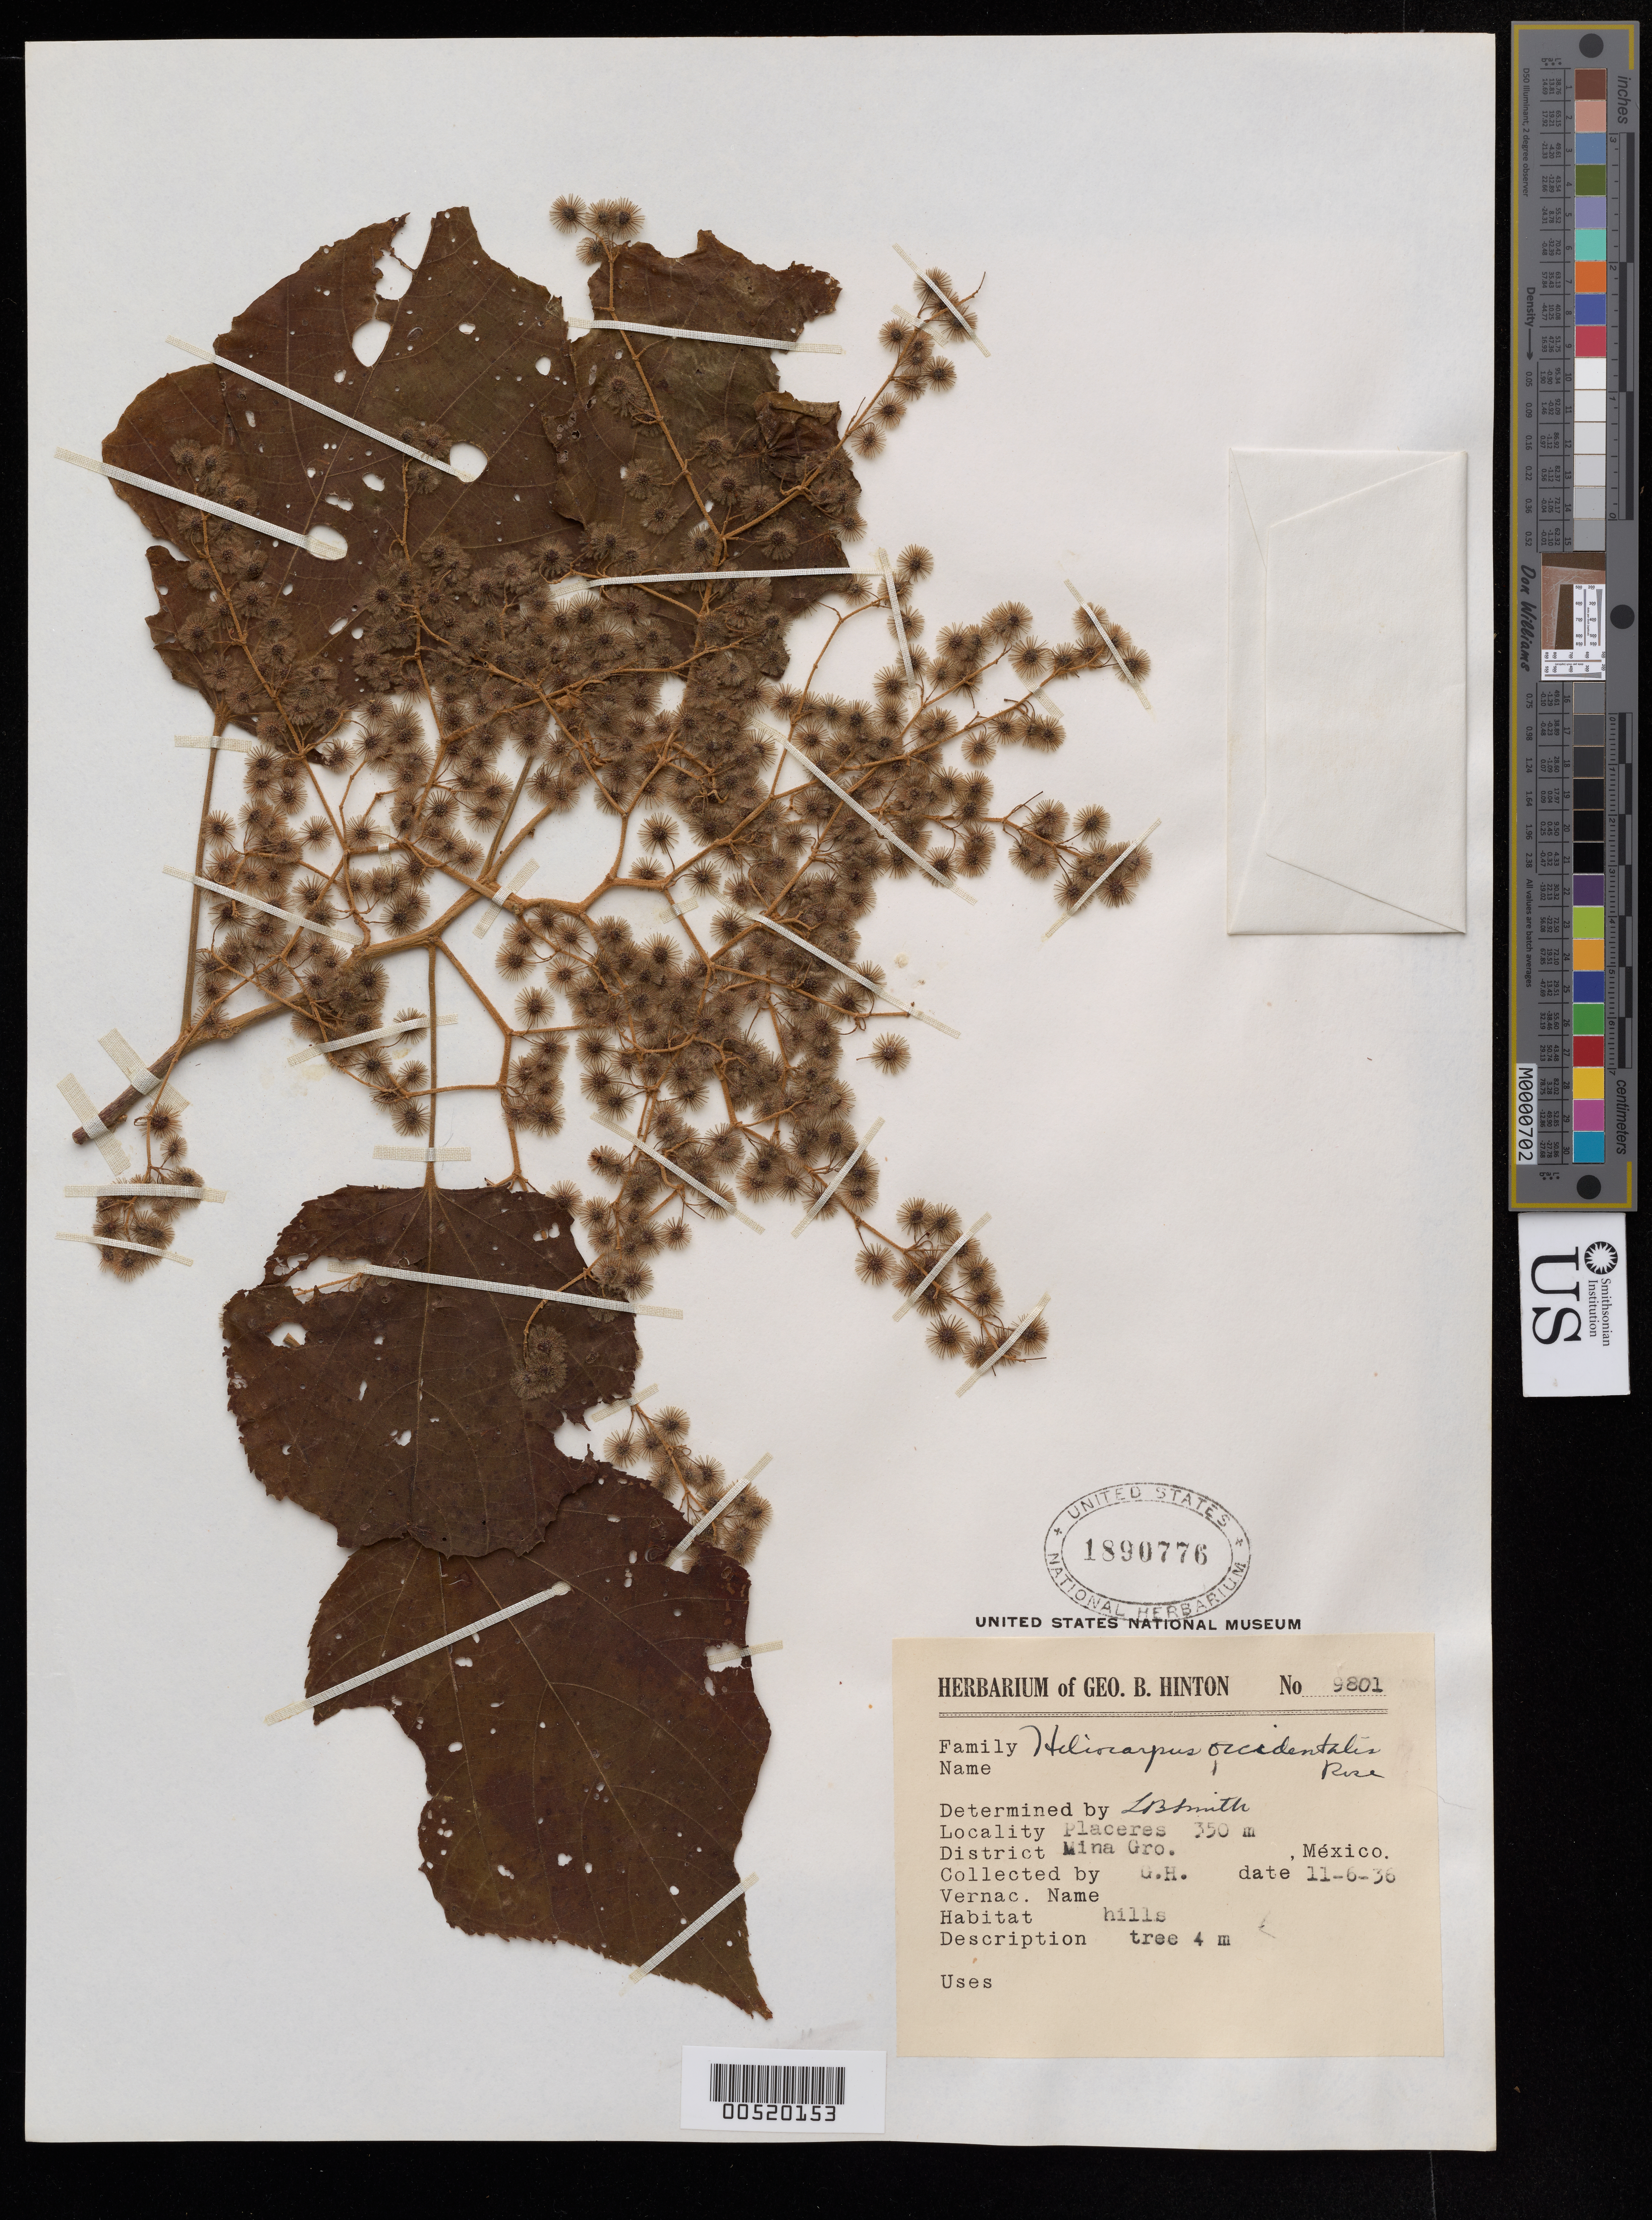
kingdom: Plantae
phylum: Tracheophyta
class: Magnoliopsida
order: Malvales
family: Malvaceae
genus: Heliocarpus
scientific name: Heliocarpus occidentalis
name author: Rose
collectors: G. B. Hinton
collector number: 9801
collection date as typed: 06 Nov 1936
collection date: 1936-11-06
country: Mexico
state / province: Guerrero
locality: Mina Gro., Placeres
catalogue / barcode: US 1890776